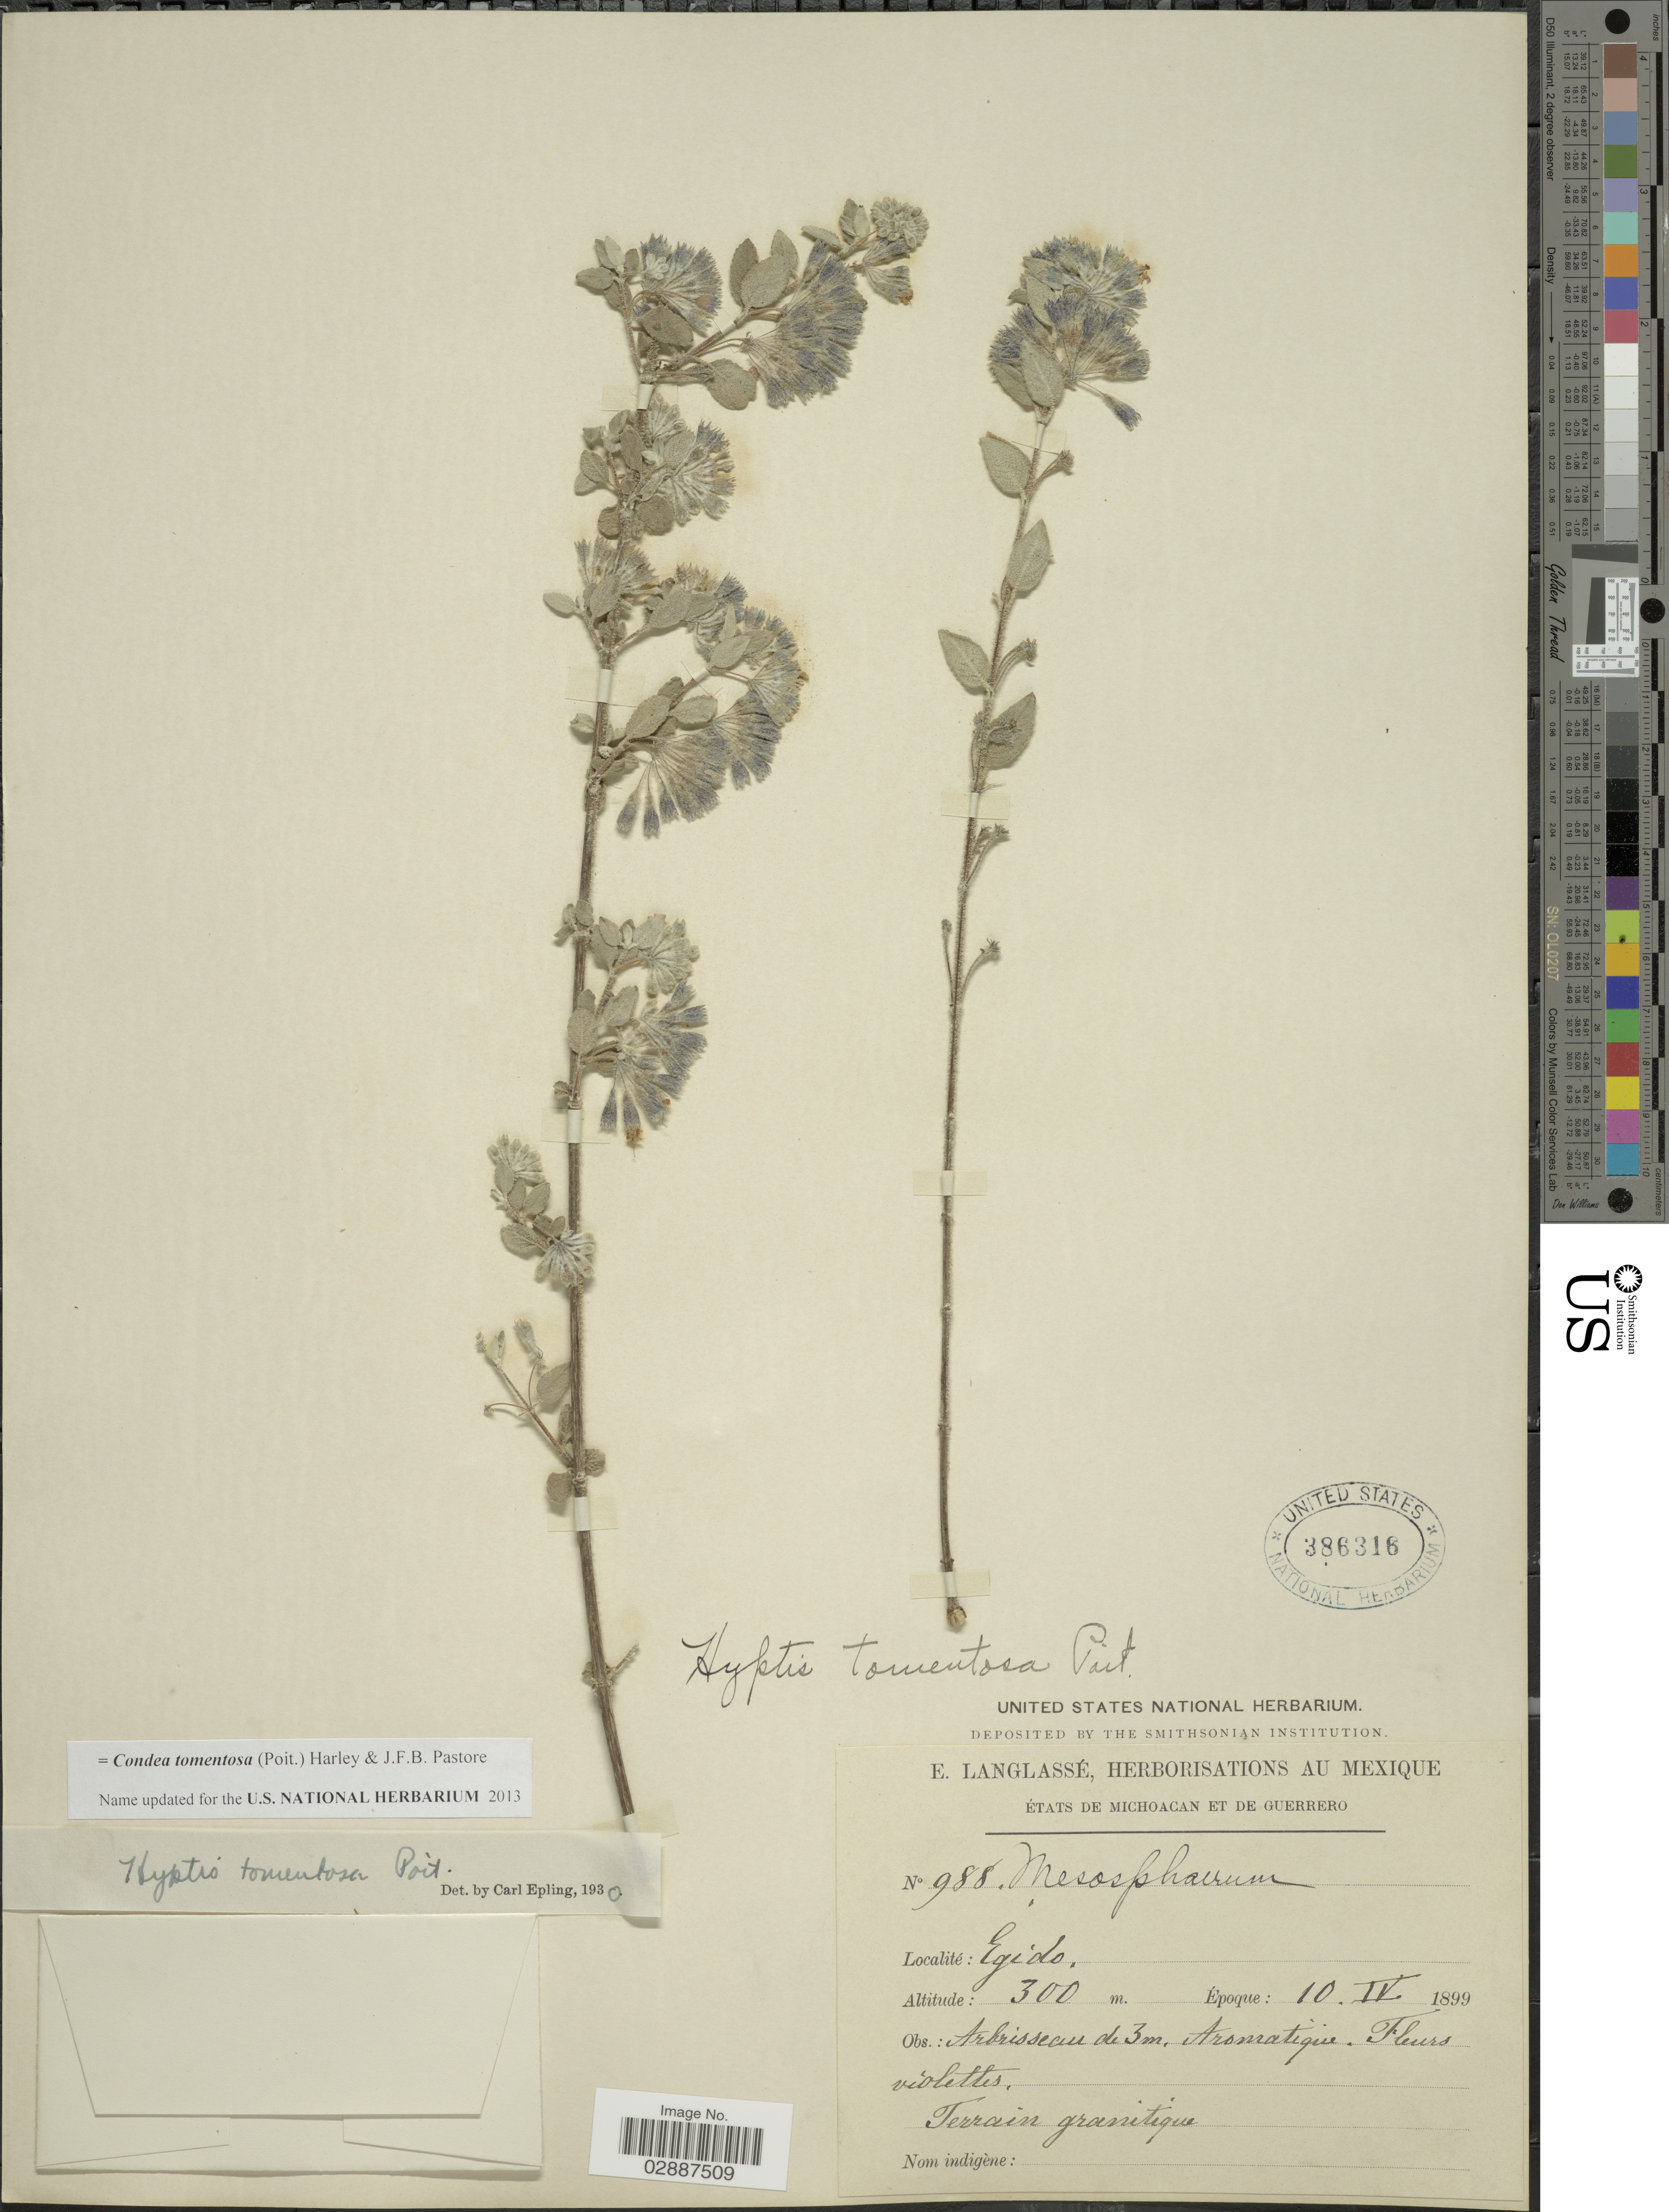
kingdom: Plantae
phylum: Tracheophyta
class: Magnoliopsida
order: Lamiales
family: Lamiaceae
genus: Condea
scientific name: Condea tomentosa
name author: (Poit.) Harley & J.F.B. Pastore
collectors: E. Langlassé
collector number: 988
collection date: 1899-04-10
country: Mexico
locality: États de Michoacan et de Guerrero. Egido.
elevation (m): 300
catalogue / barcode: US 386316